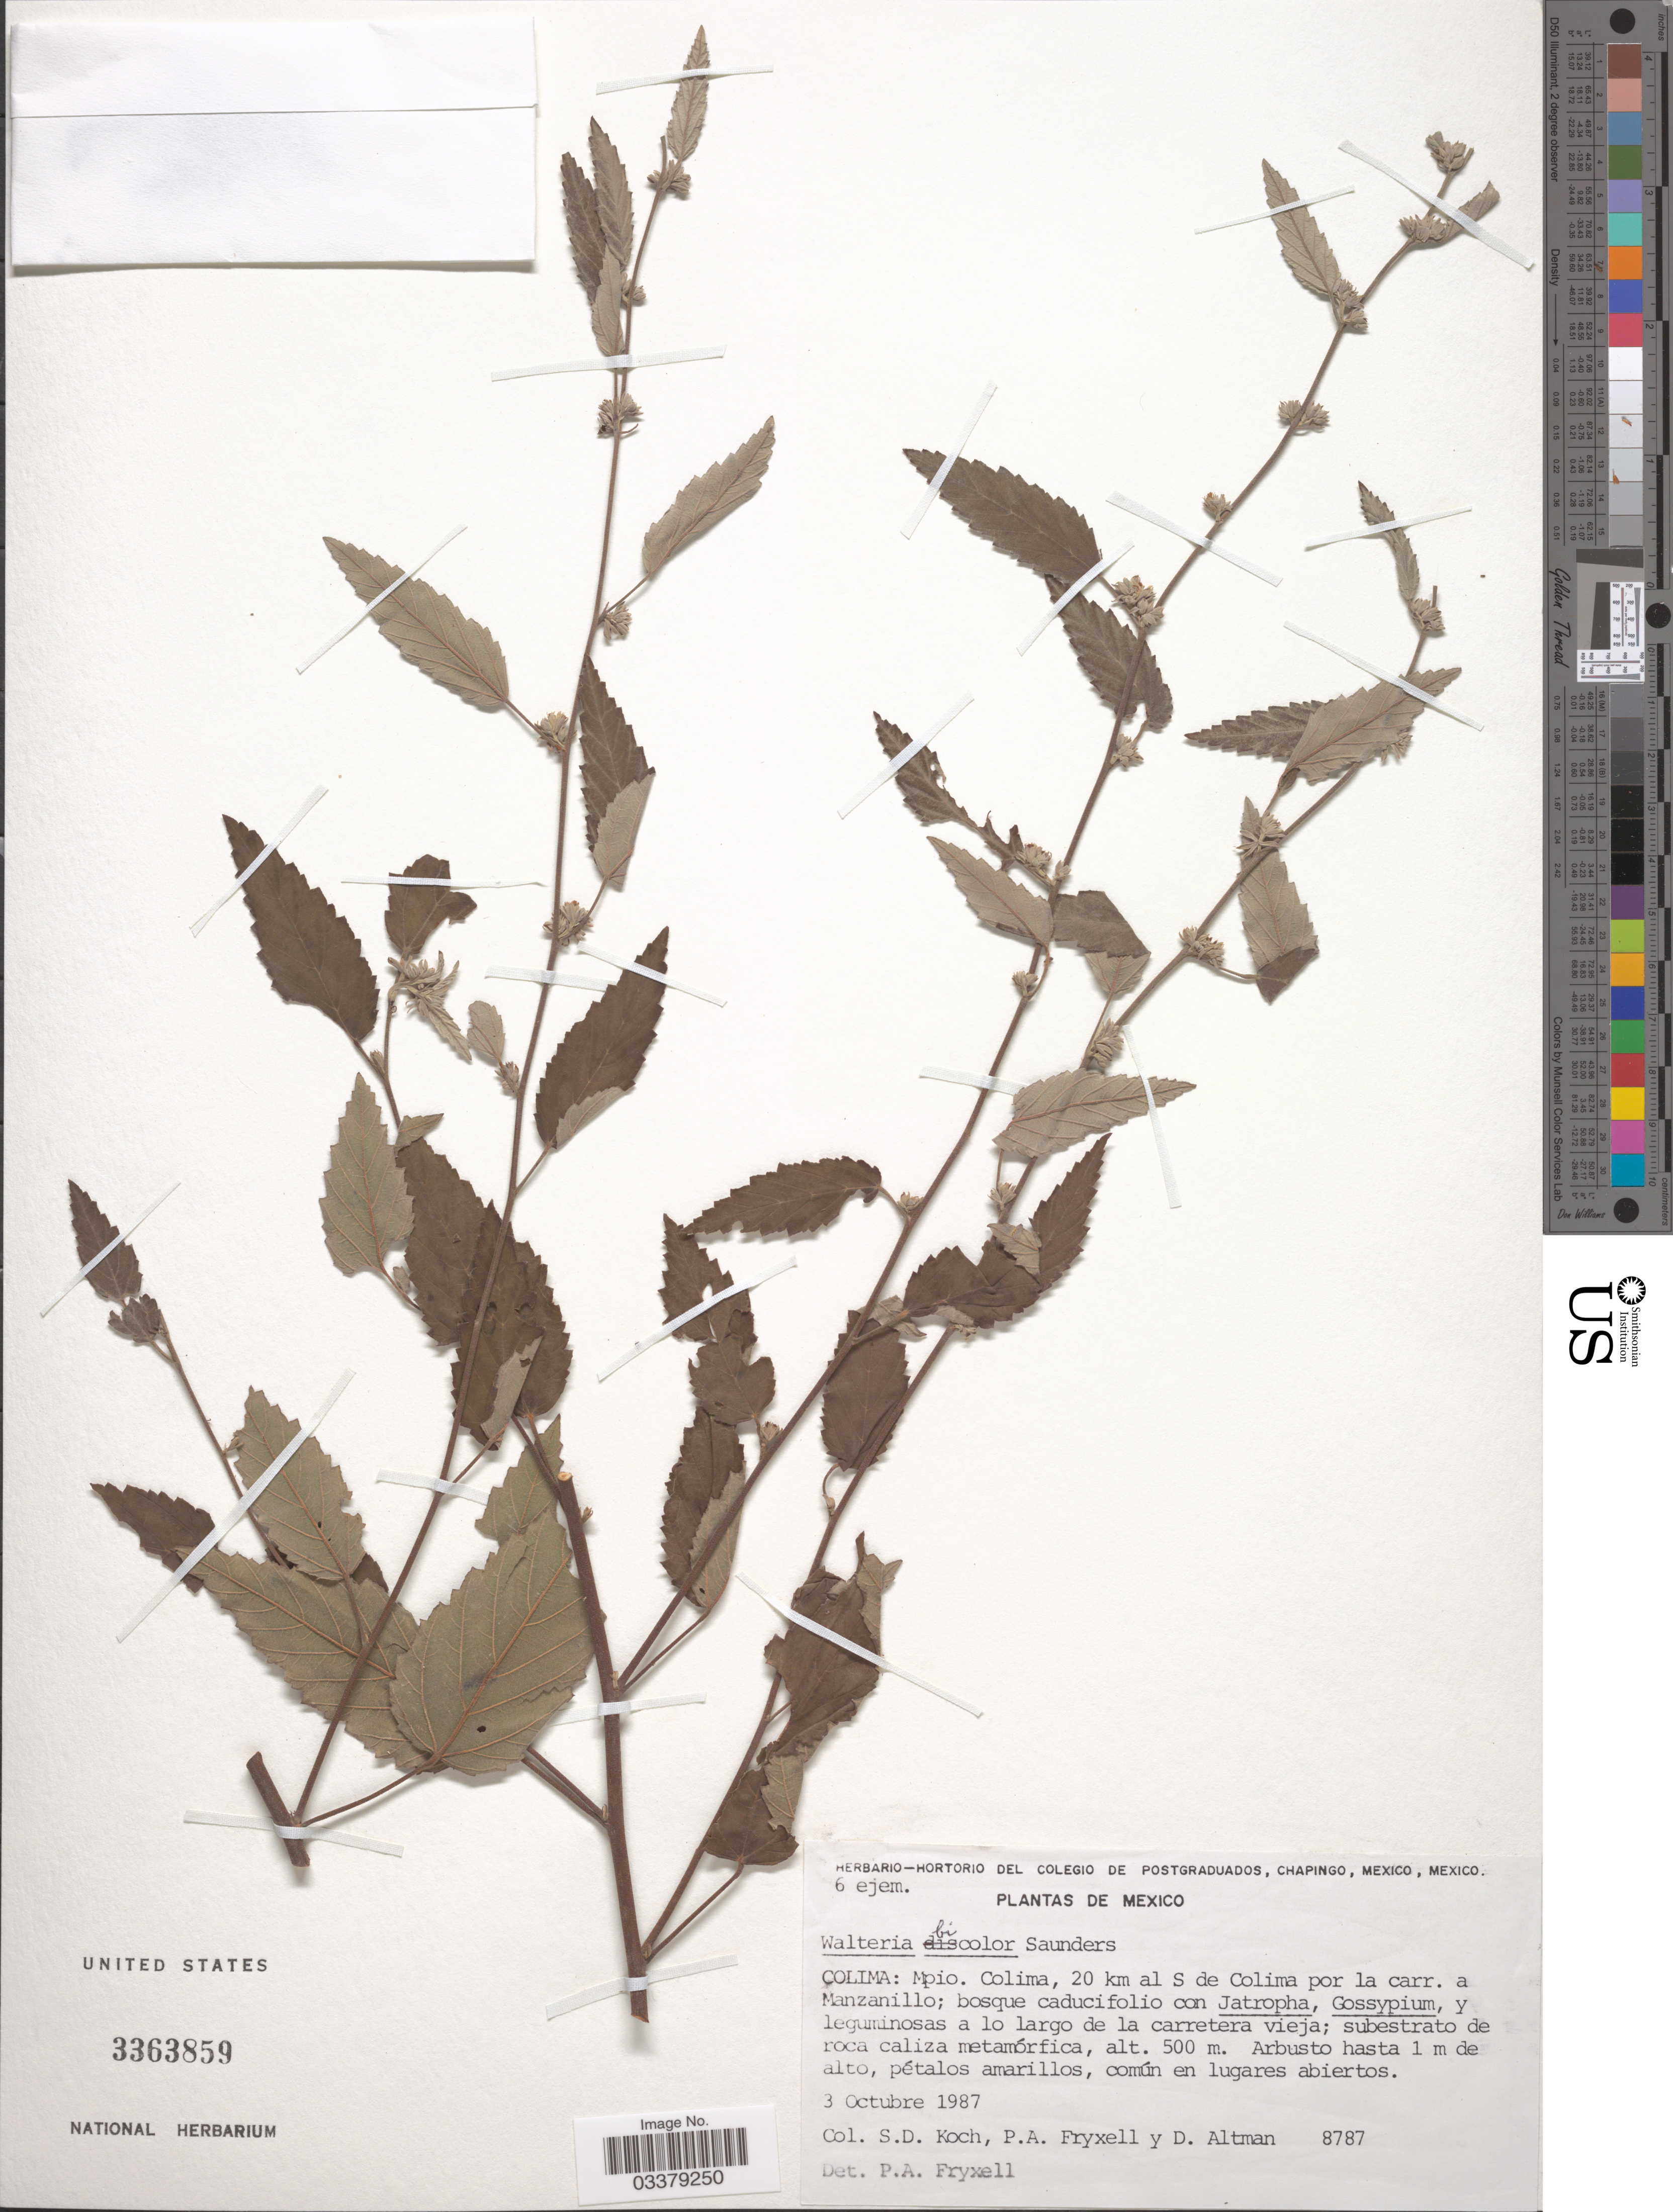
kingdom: Plantae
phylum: Tracheophyta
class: Magnoliopsida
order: Malvales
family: Malvaceae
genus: Waltheria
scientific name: Waltheria bicolor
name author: J.G. Saunders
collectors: S. Koch, P. A. Fryxell & D. Altman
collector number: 8787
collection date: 1987-10-03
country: Mexico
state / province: Colima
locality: Mpio. Colima, 20 km al S de Colima por la carr. a Manzanillo.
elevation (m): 500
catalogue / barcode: US 3363859